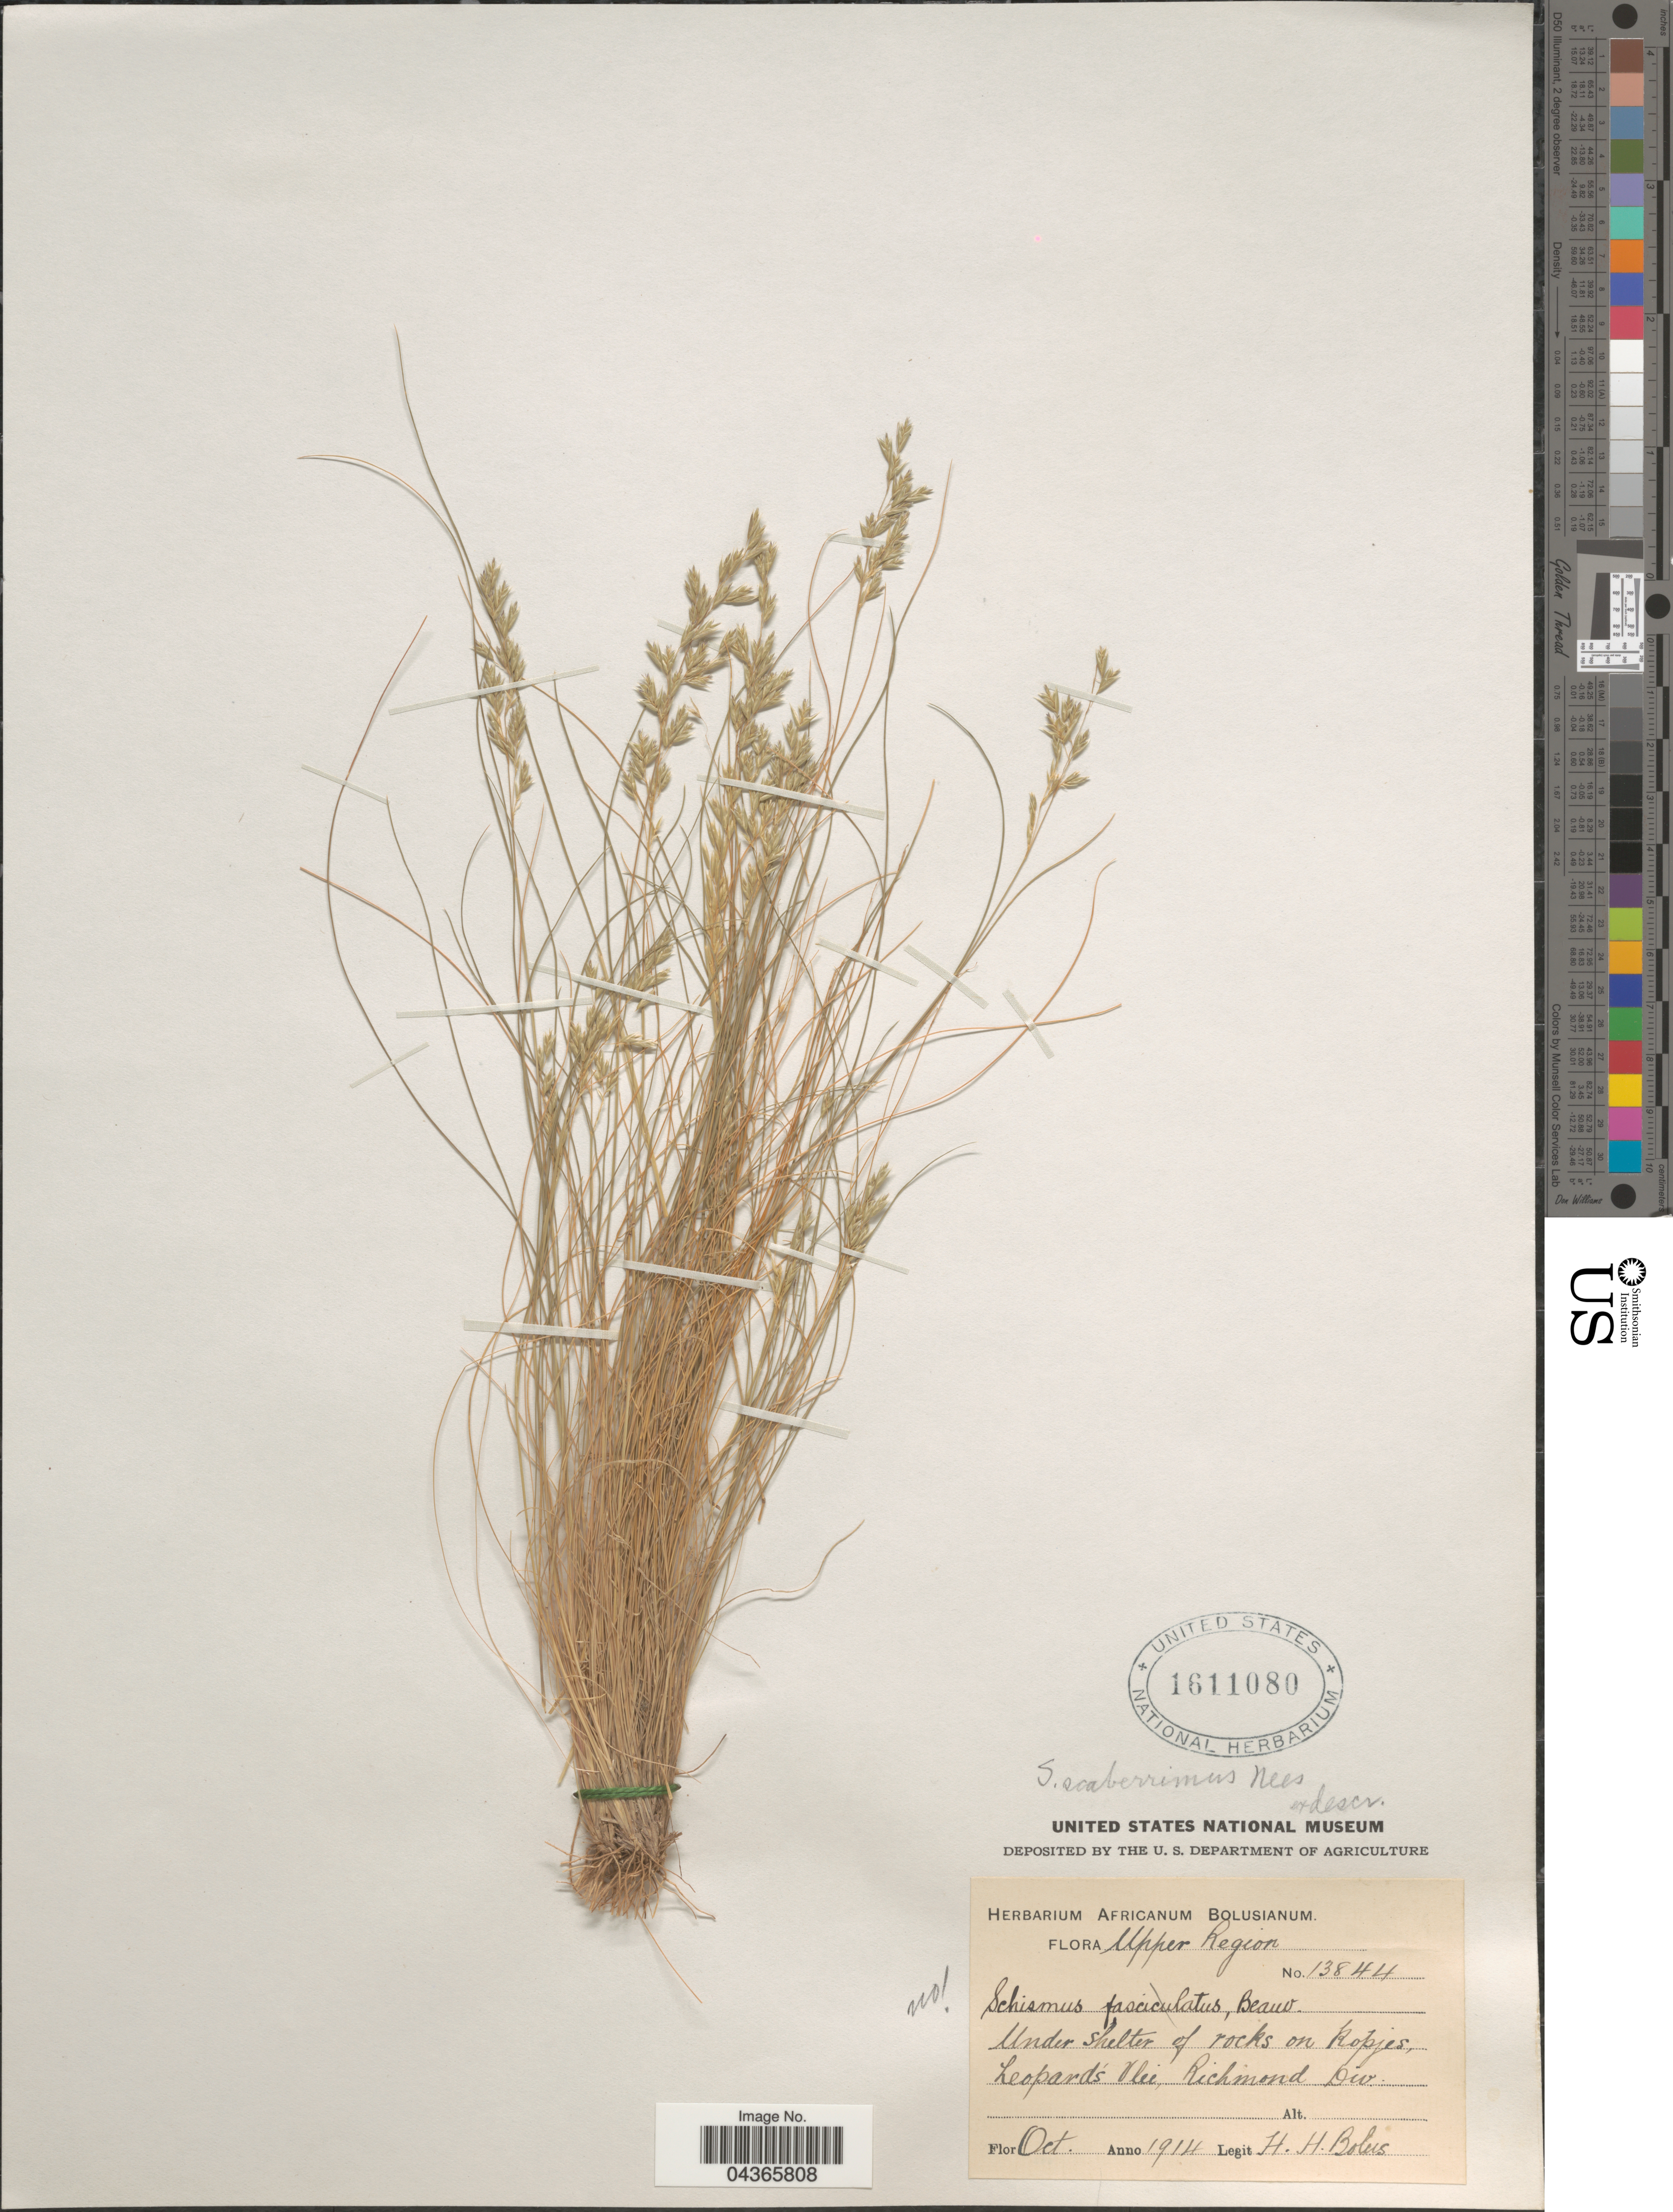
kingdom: Plantae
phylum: Tracheophyta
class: Liliopsida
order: Poales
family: Poaceae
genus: Schismus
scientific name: Schismus scaberrimus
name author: Nees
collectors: H. Bolus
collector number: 13844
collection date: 1914-10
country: South Africa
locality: Upper Region. Under shelter of rocks on Kopjes, Leopard's Vlei, Richmond Div.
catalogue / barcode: US 1611080